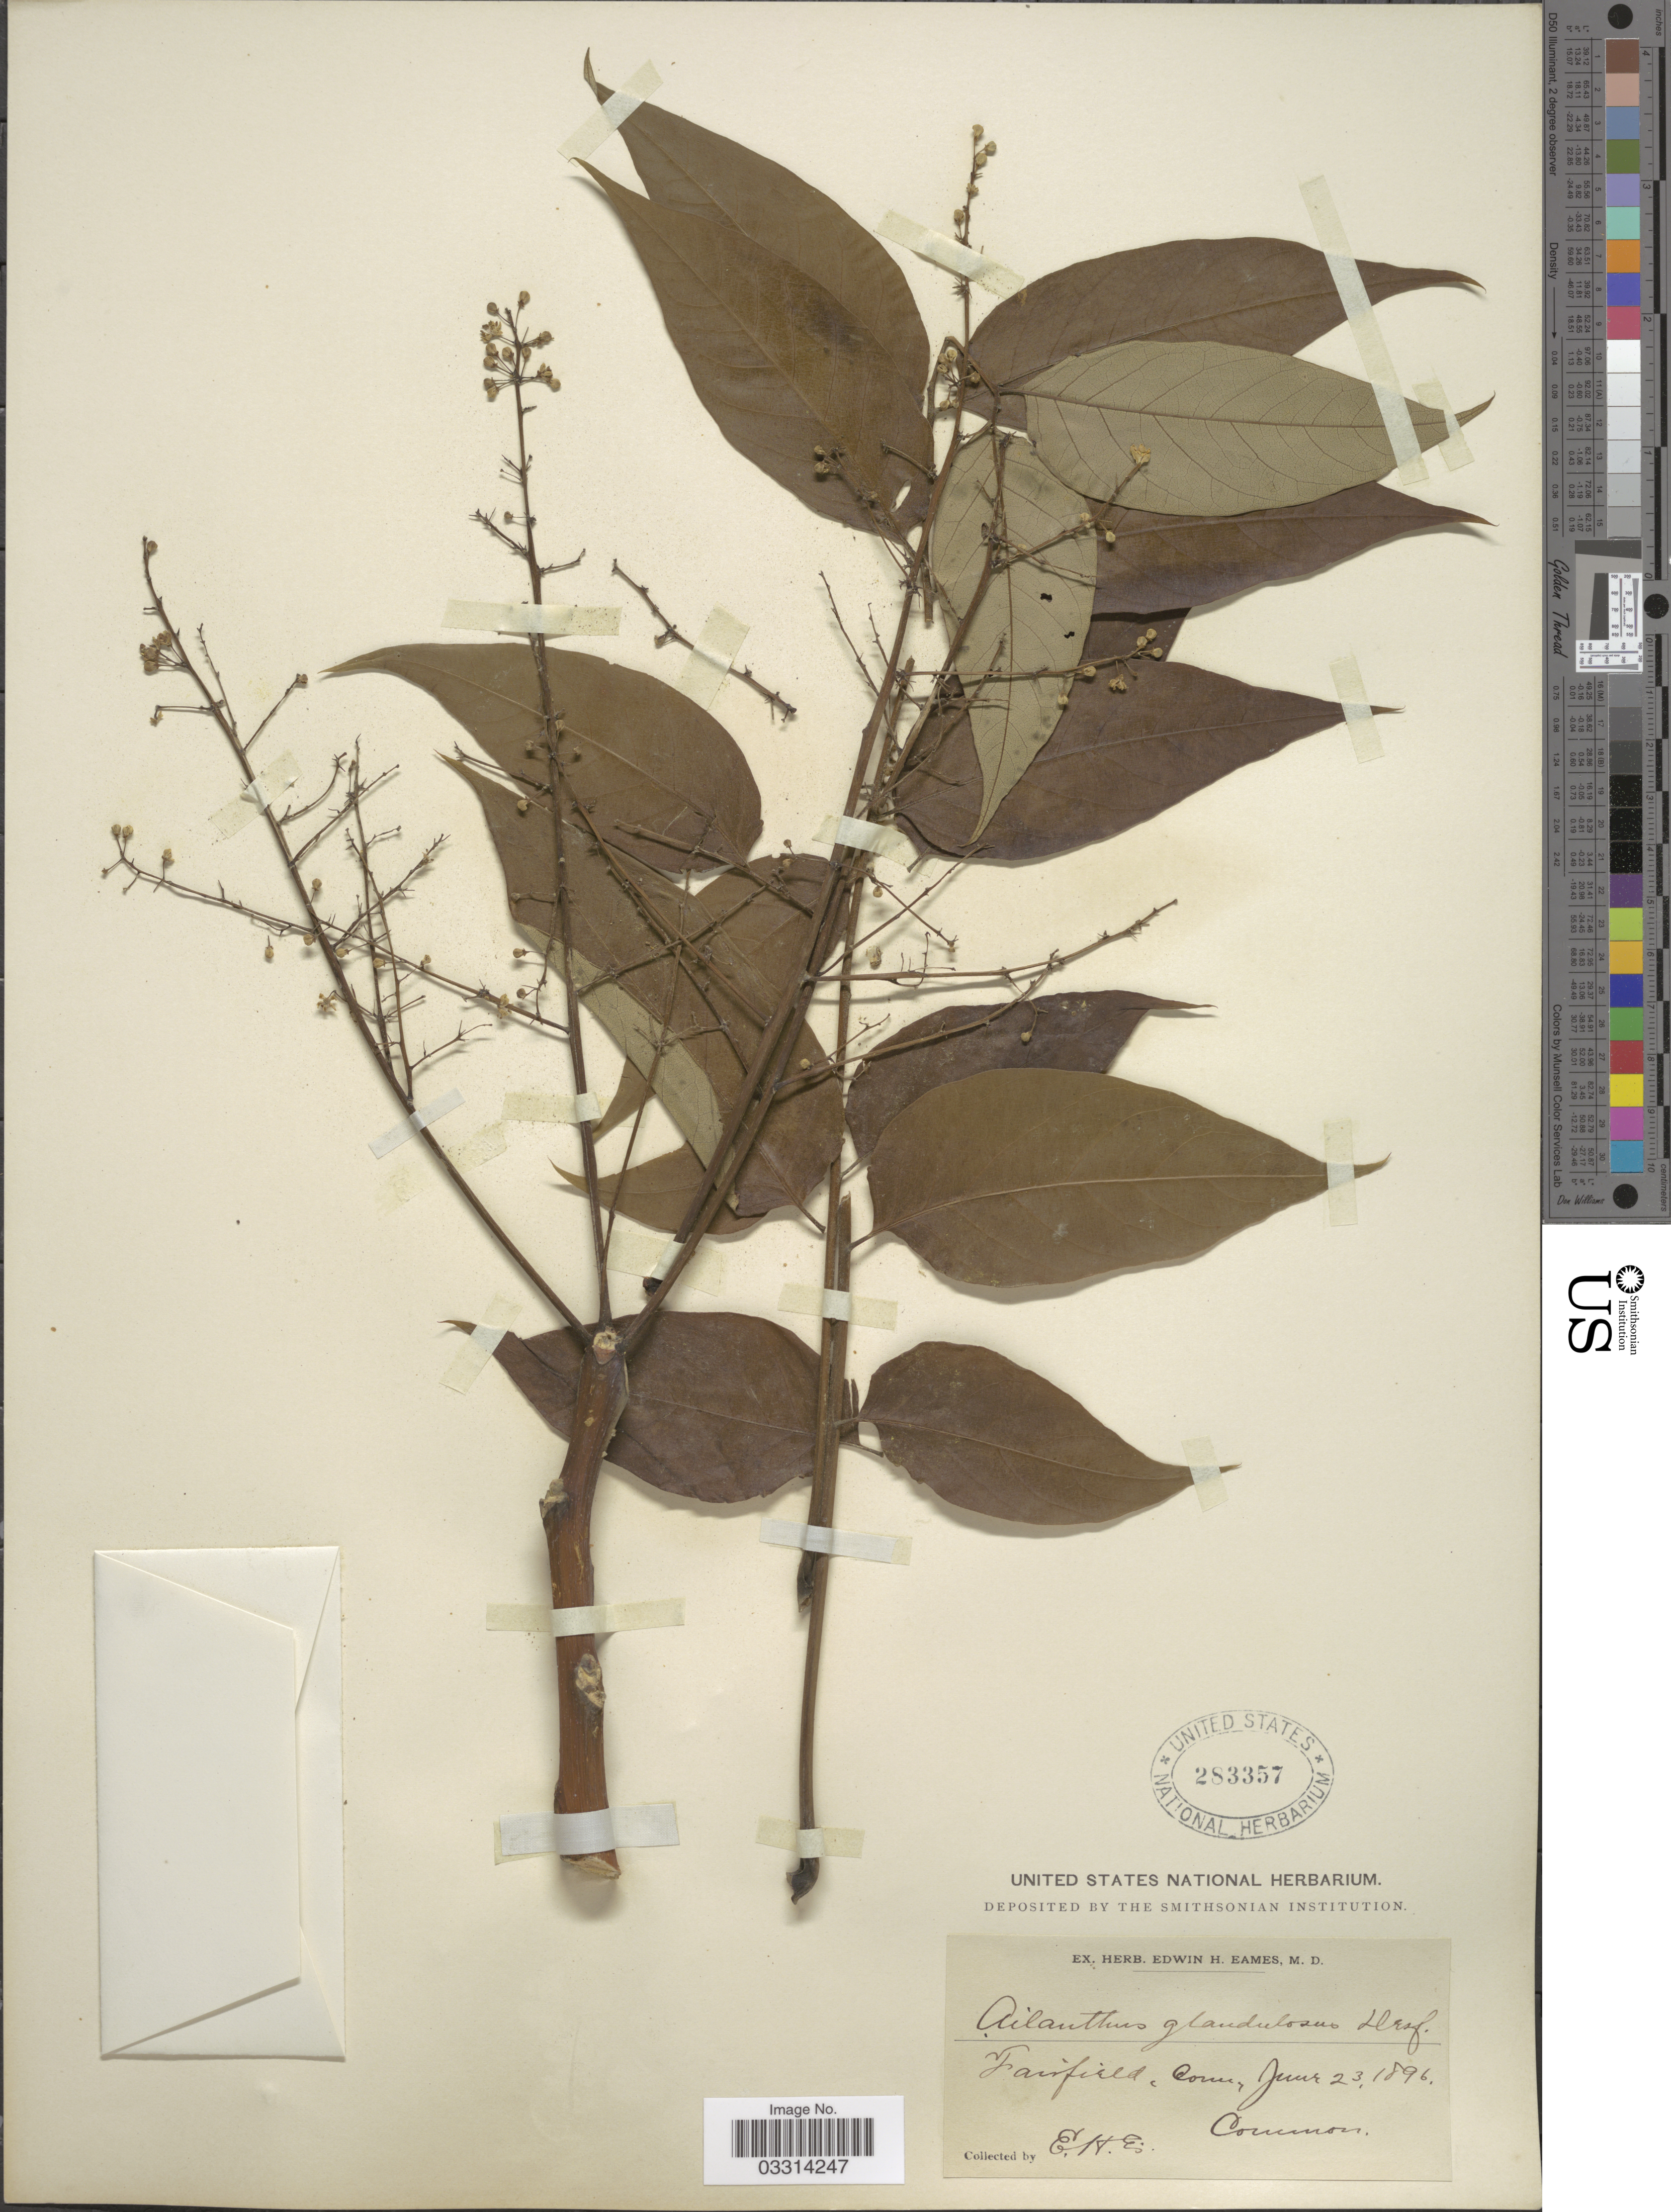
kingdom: Plantae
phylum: Tracheophyta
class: Magnoliopsida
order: Sapindales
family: Simaroubaceae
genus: Ailanthus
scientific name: Ailanthus glandulosa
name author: Desf.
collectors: E. H. Eames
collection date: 1896-06-23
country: United States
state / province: Connecticut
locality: Fairfield.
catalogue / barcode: US 283357